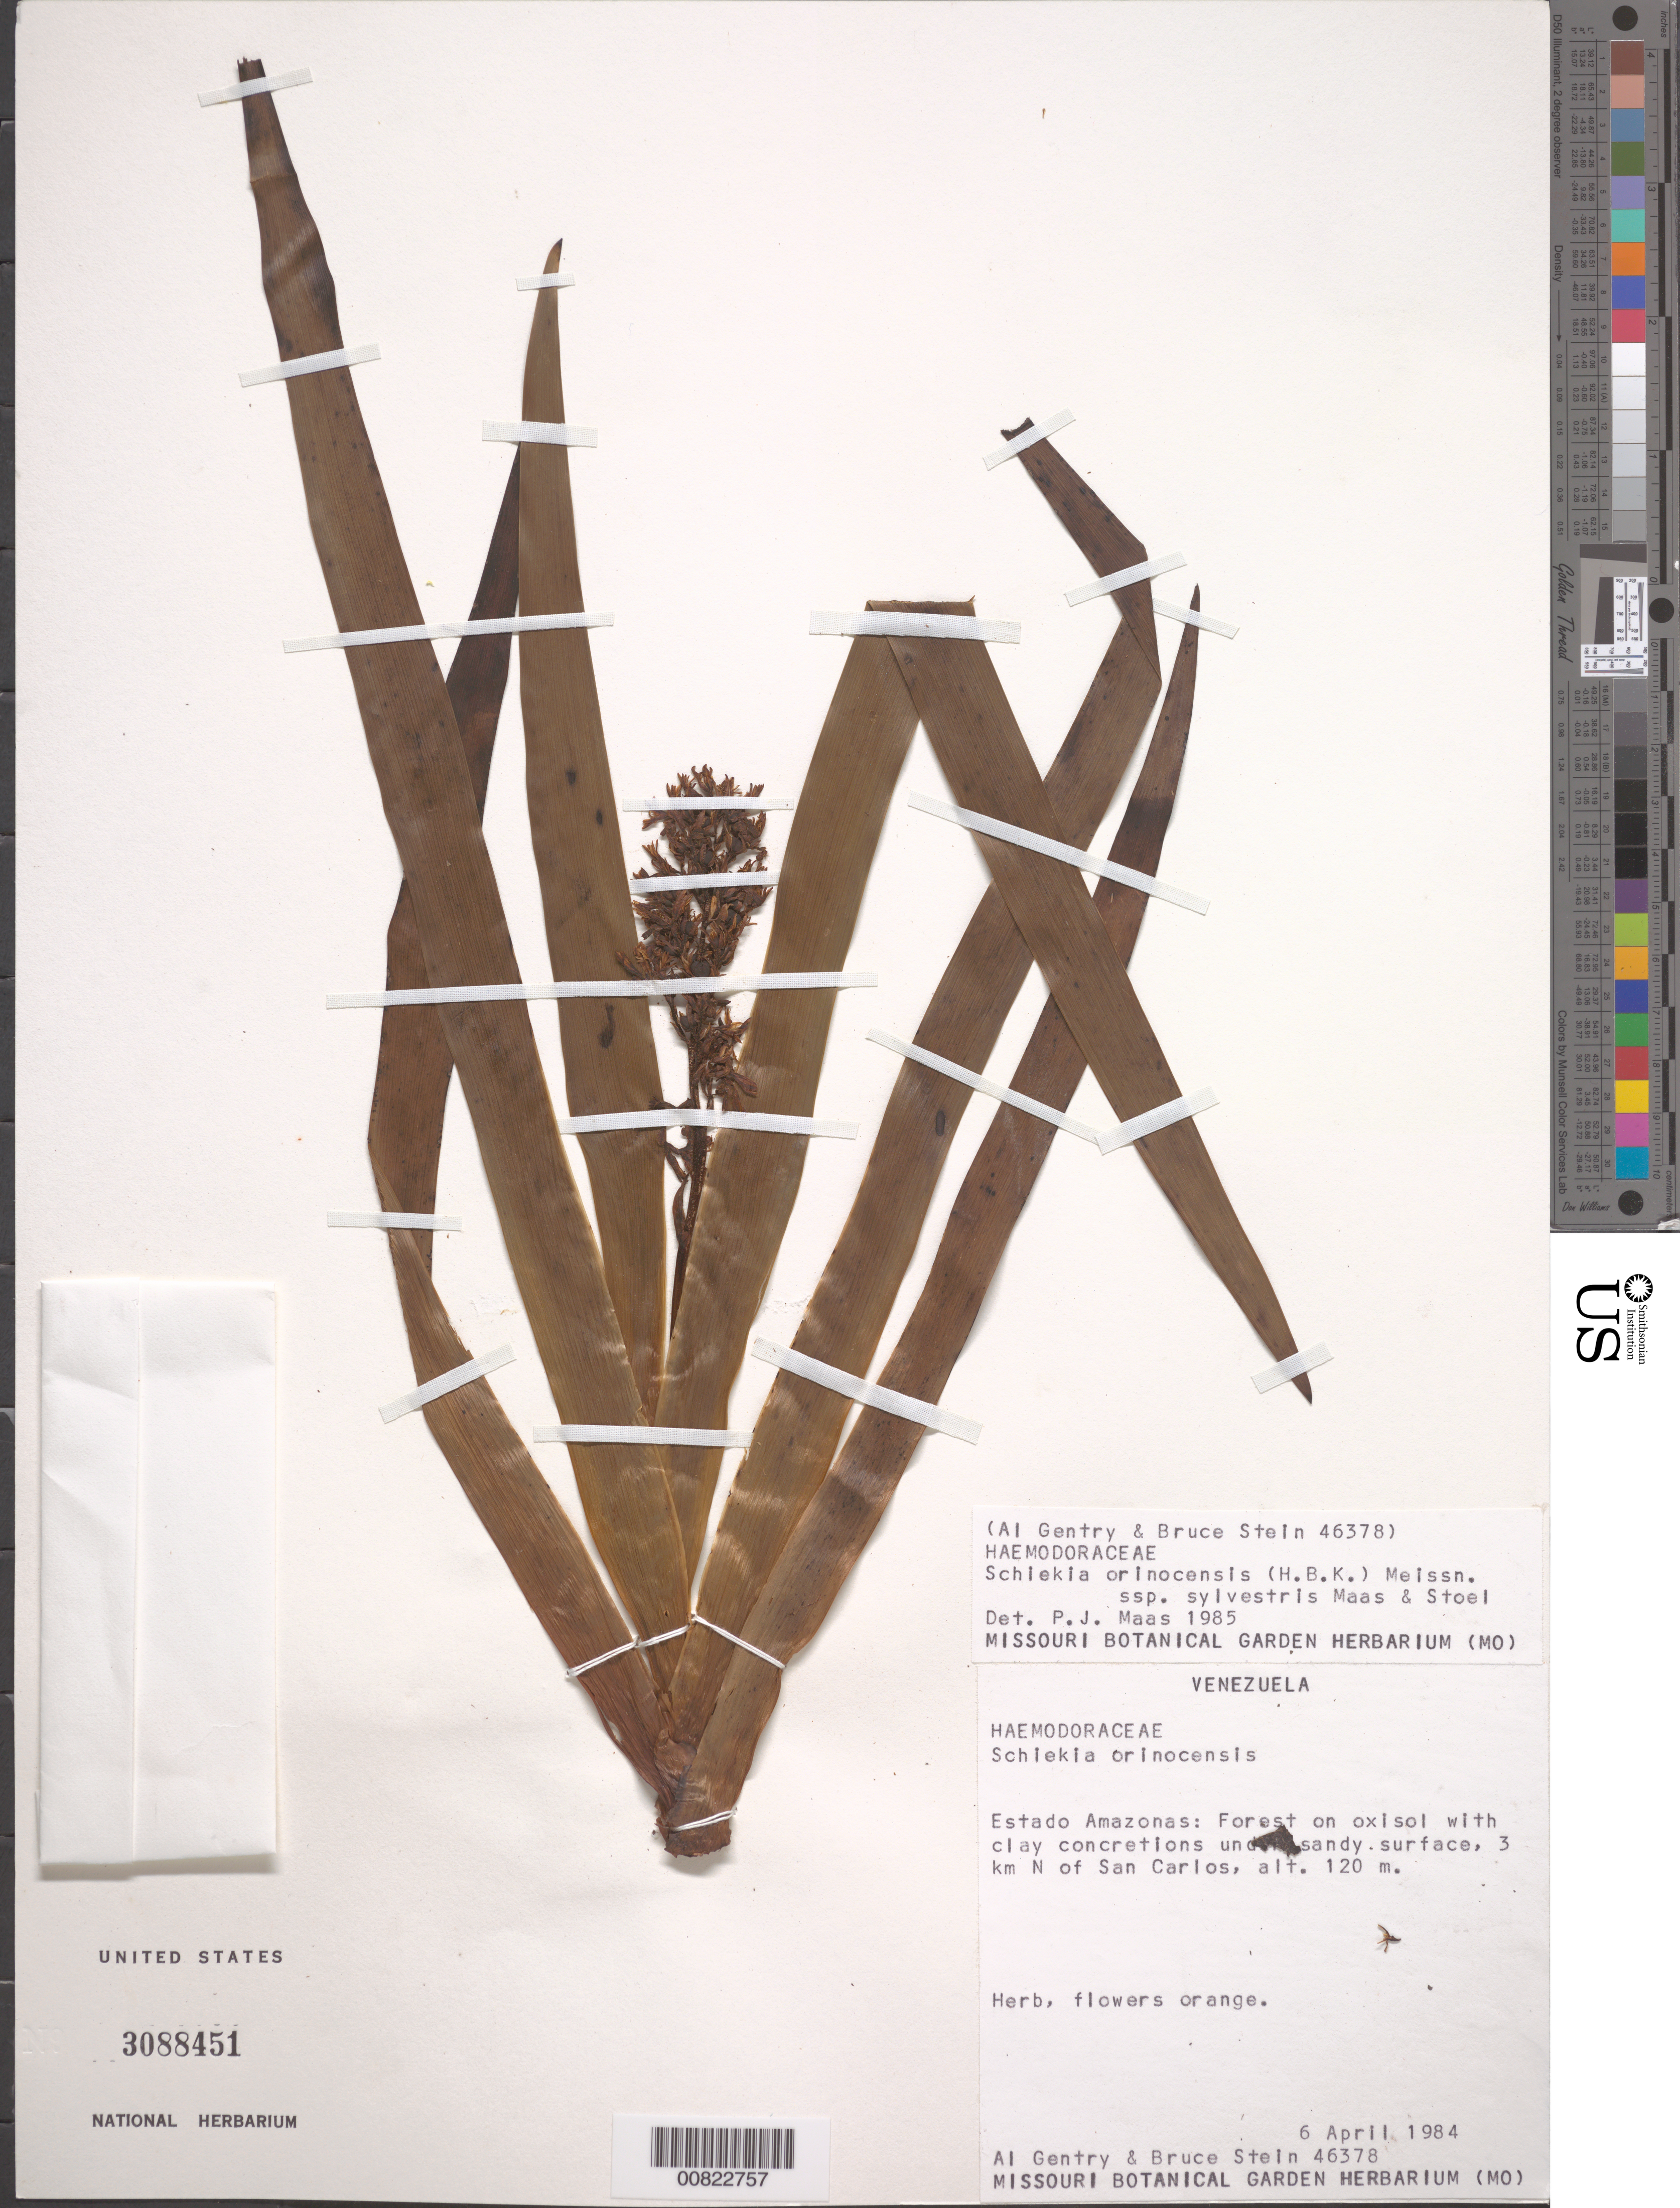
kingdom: Plantae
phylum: Tracheophyta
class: Liliopsida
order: Commelinales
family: Haemodoraceae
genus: Schiekia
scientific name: Schiekia orinocensis subsp. silvestris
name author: Maas & Stoel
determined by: Maas, Paul J. M.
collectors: A. H. Gentry & B. Stein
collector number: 46378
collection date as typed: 6-Apr-84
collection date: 1984-04-06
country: Venezuela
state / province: Amazonas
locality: San Carlos de Río Negro, 3 km N of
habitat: Forest on oxisol with clay concretions under sandy surface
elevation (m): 120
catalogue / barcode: US 3088451